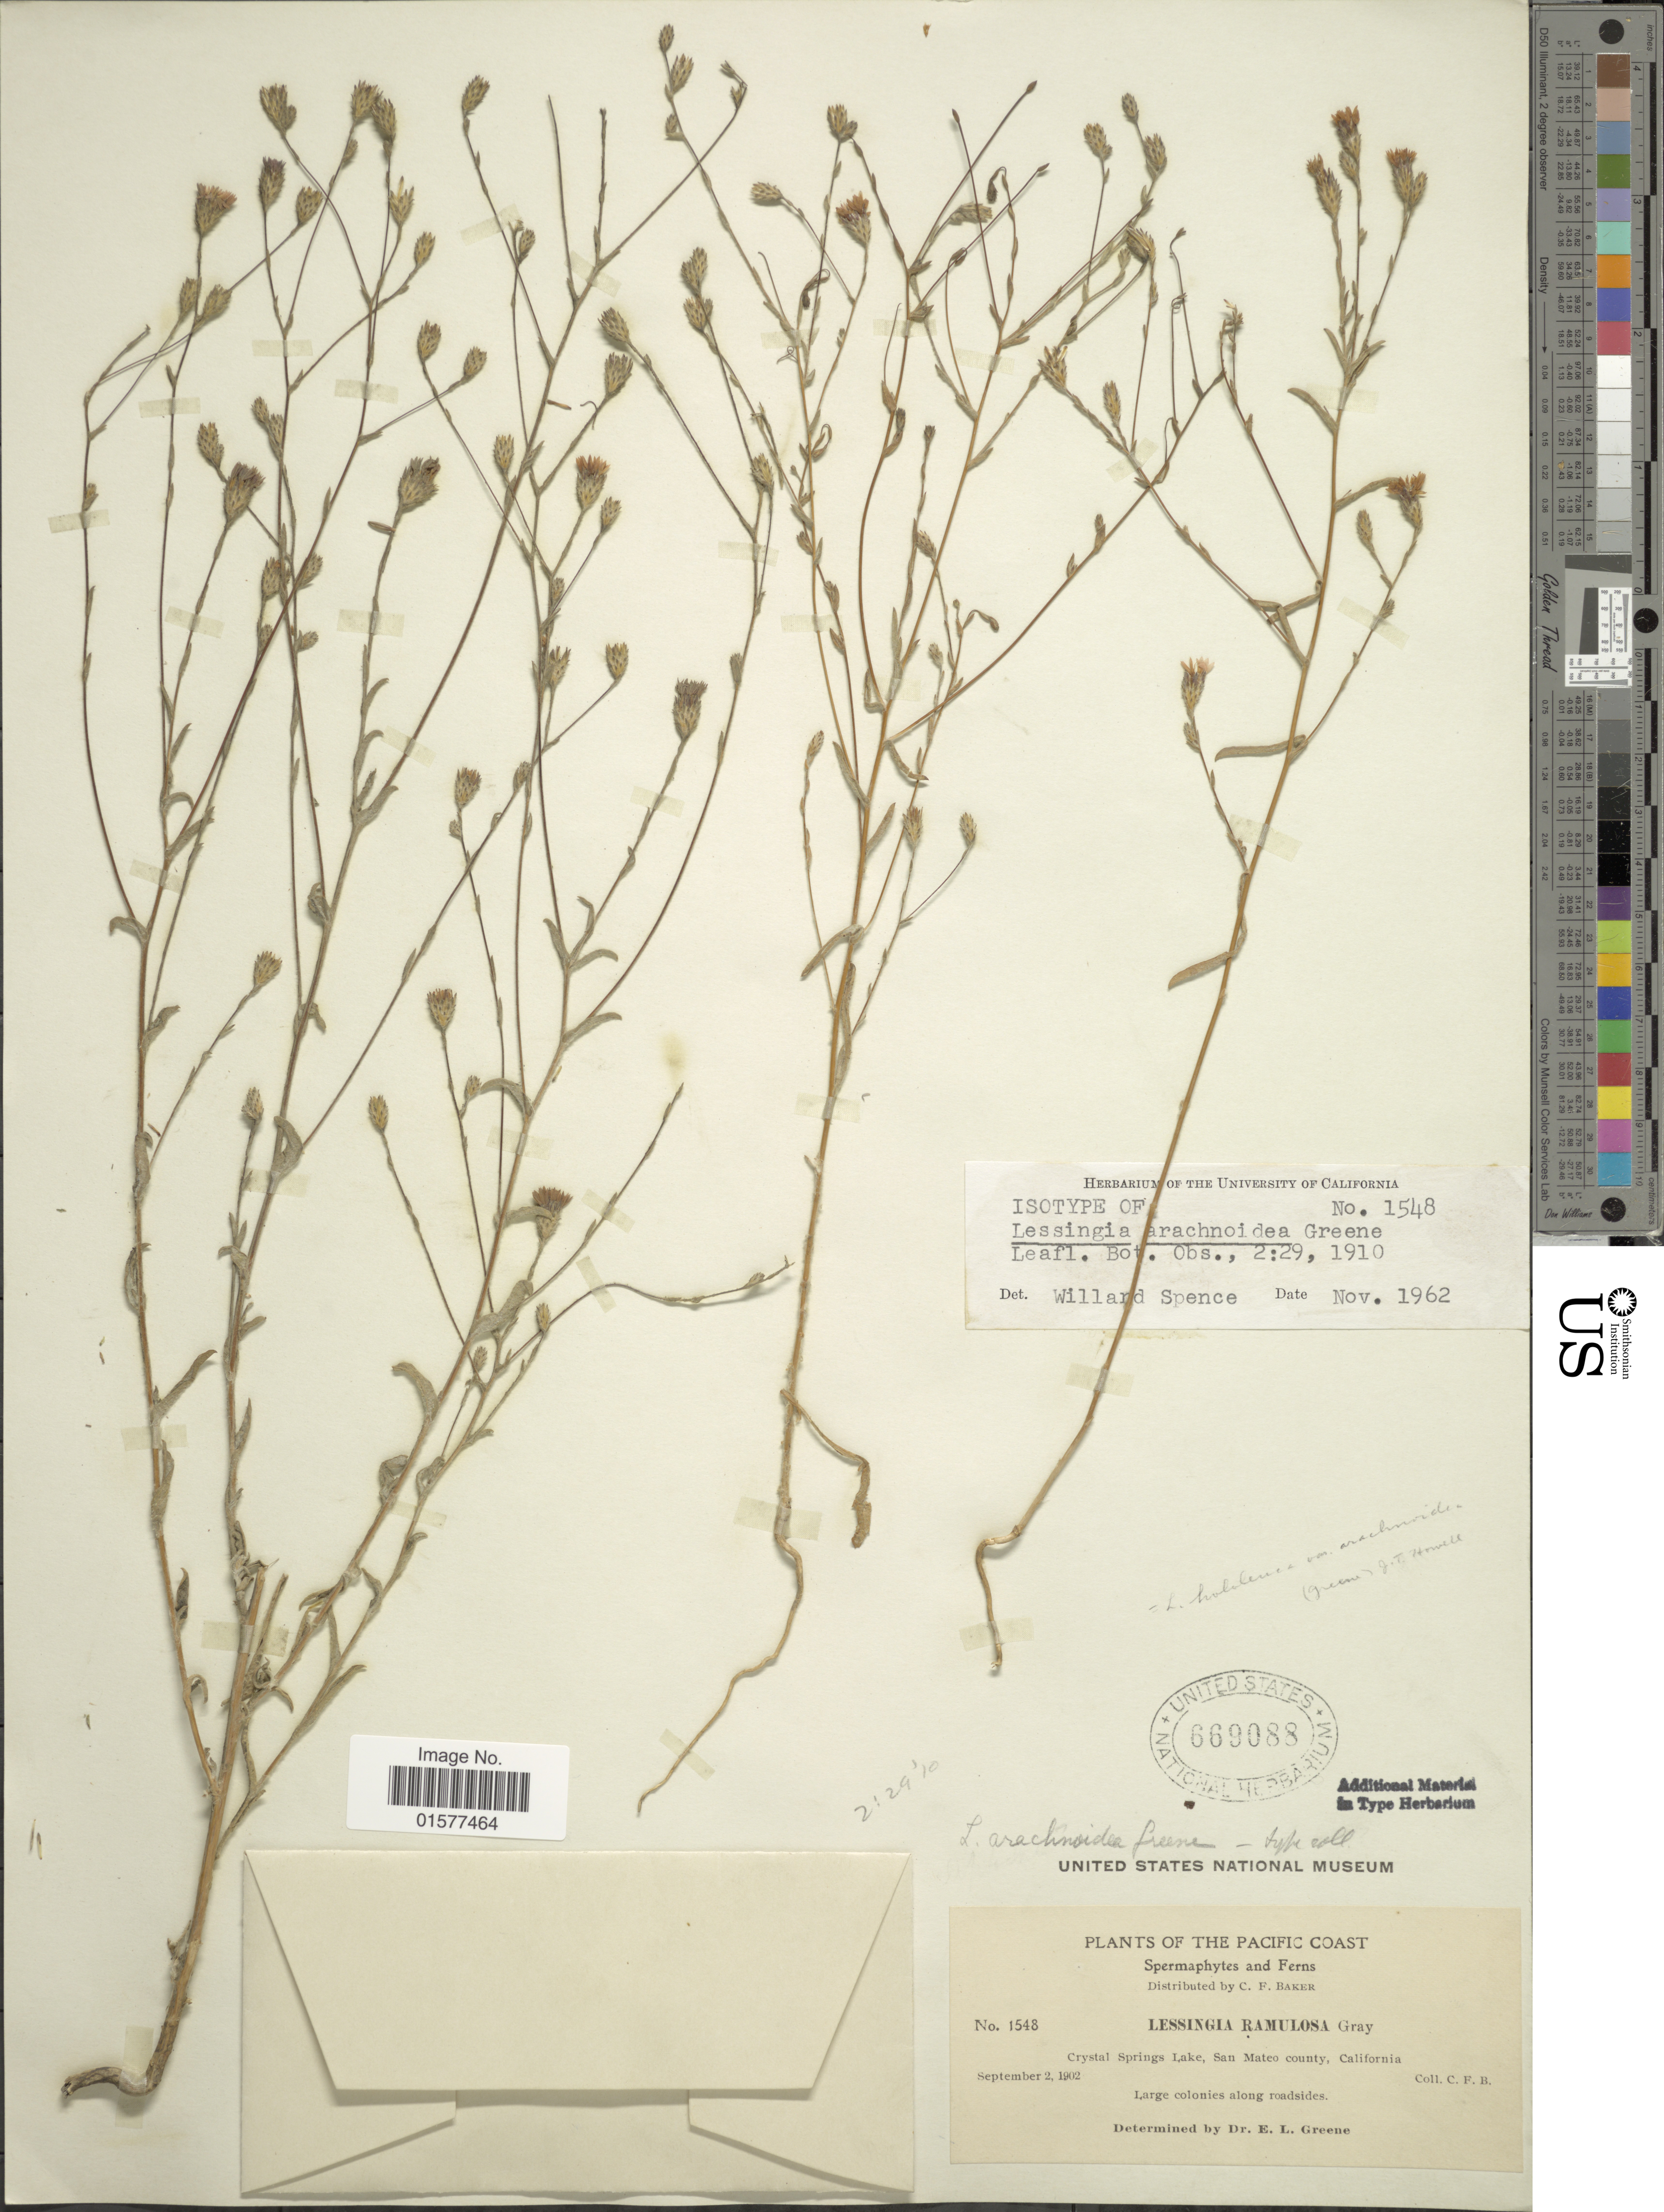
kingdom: Plantae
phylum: Tracheophyta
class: Magnoliopsida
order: Asterales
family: Asteraceae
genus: Lessingia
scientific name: Lessingia arachnoidea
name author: Greene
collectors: C. F. Baker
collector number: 1548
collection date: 1902-09-02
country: United States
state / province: California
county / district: San Mateo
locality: The Pacific Coast, Crystal Springs Lake, San Mateo county, California, Large colonies along roadside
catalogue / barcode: US 669088